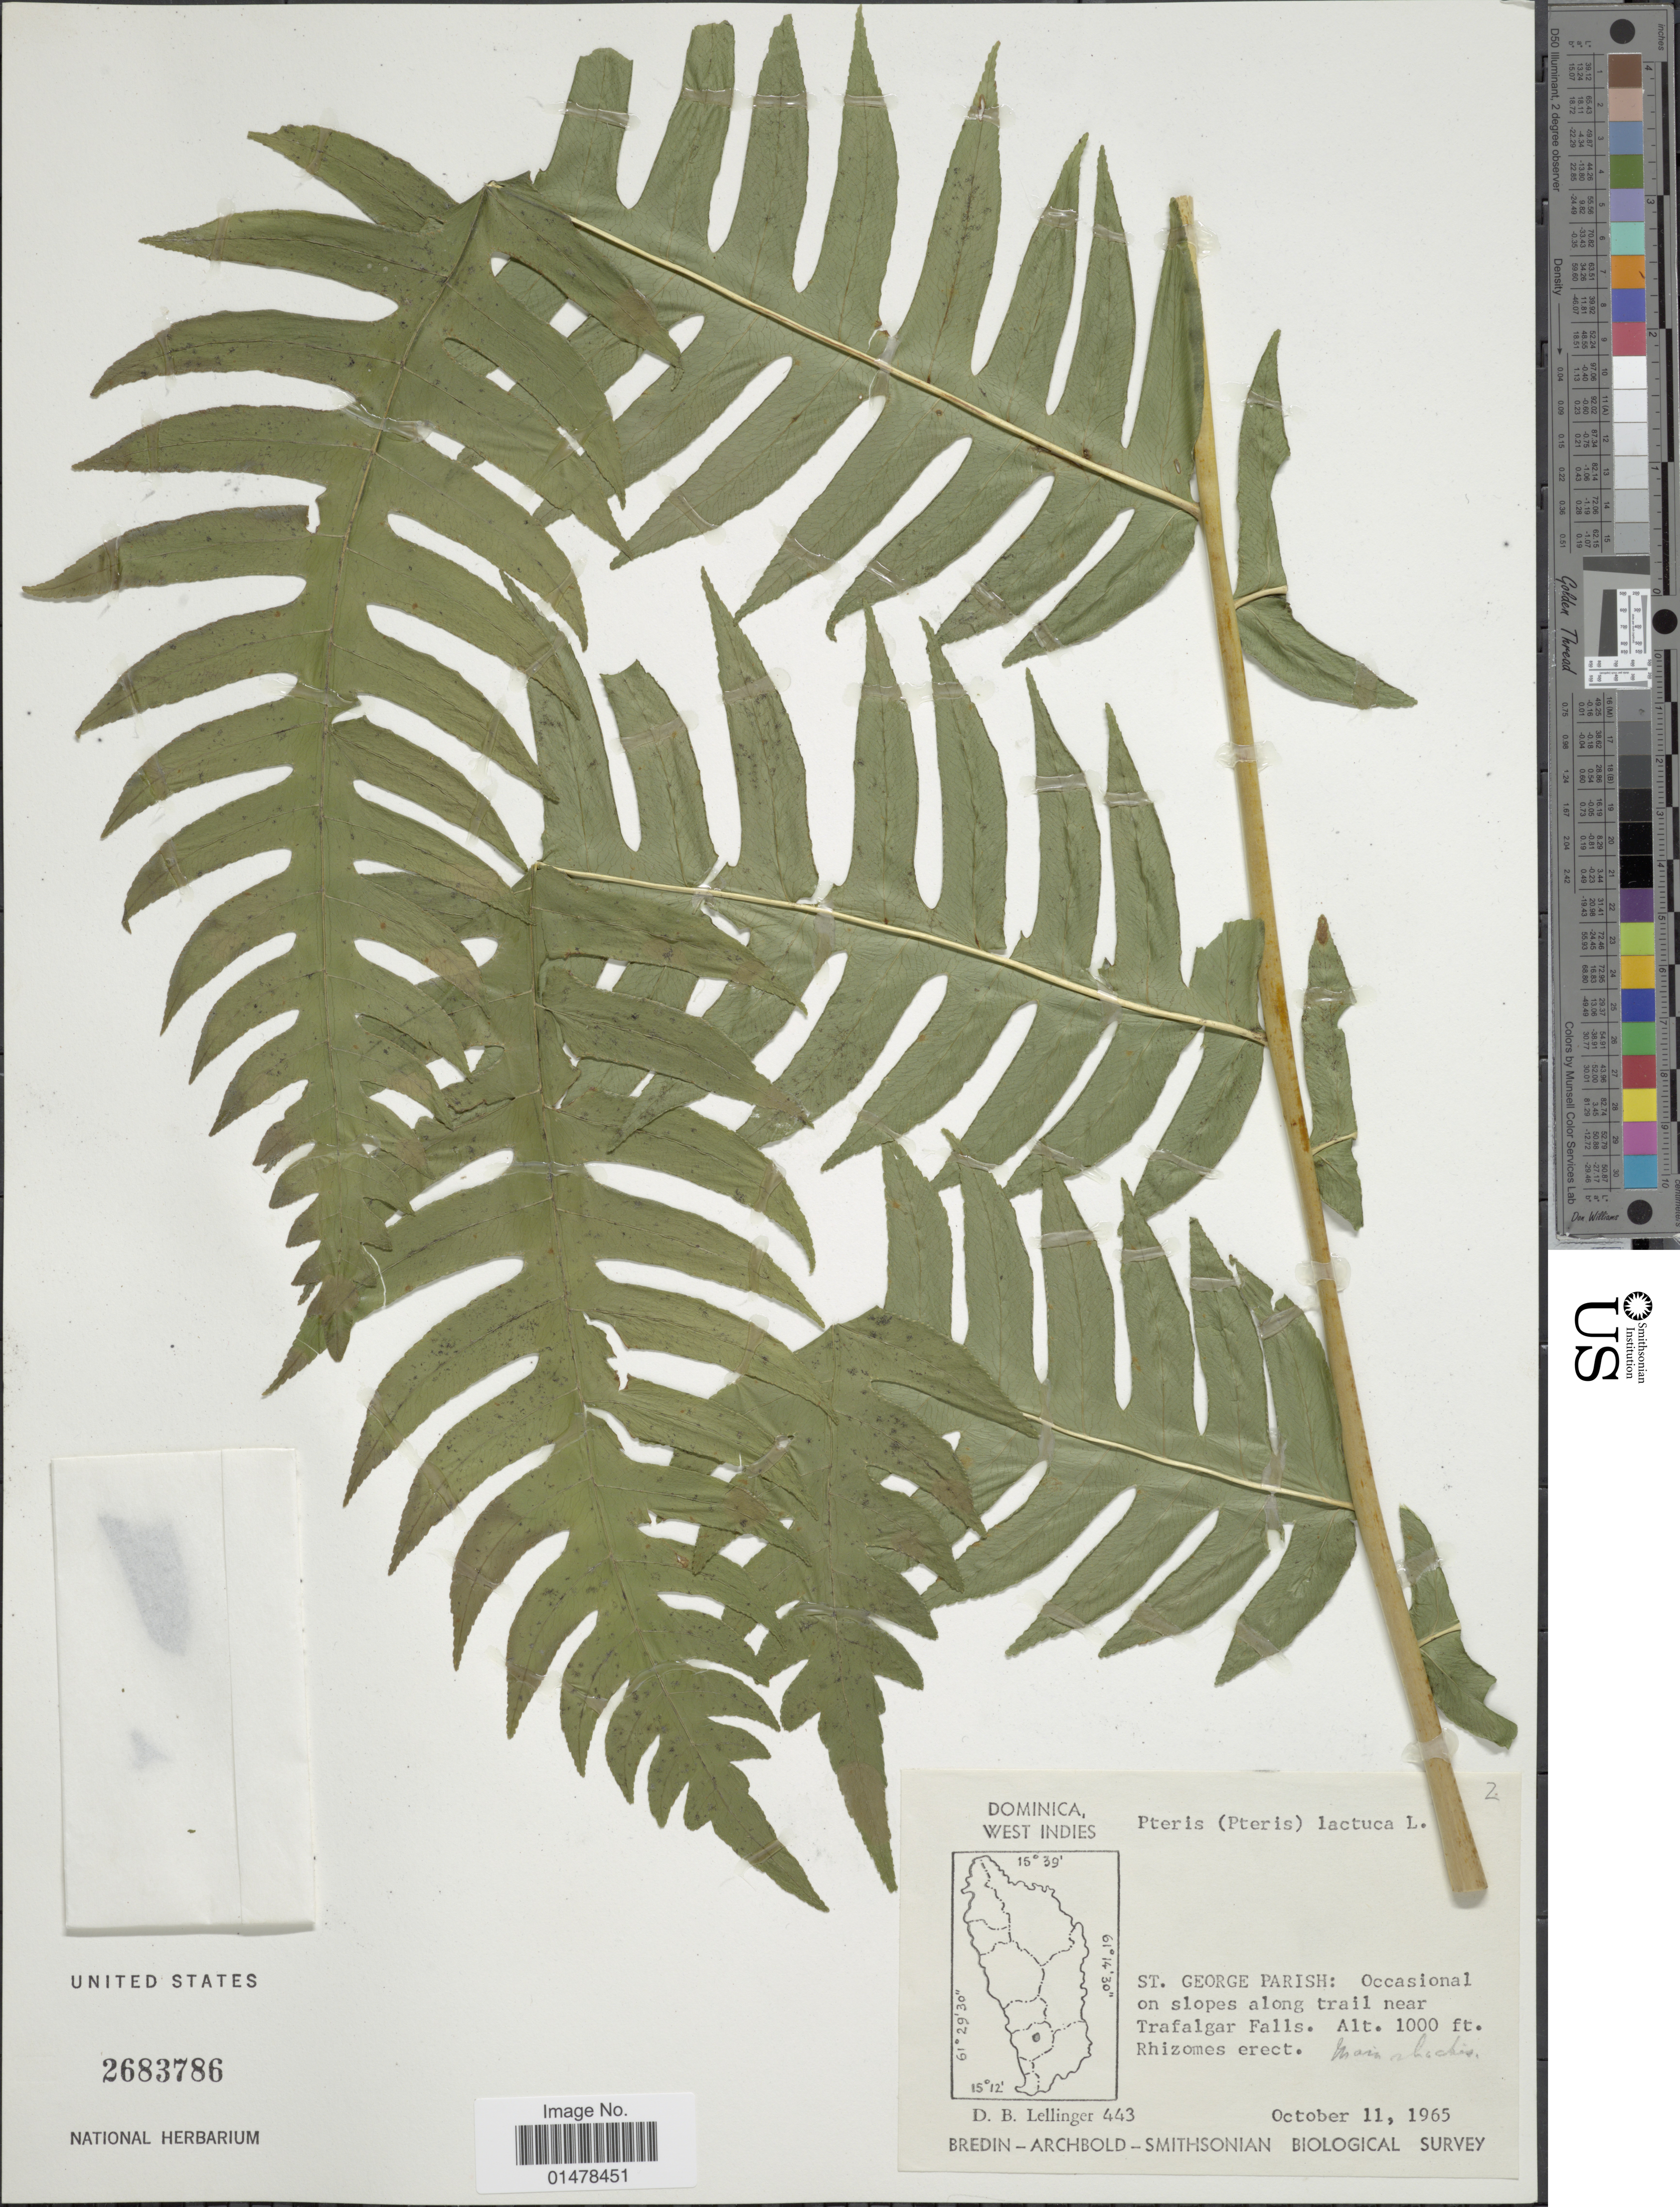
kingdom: Plantae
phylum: Tracheophyta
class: Polypodiopsida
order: Polypodiales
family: Pteridaceae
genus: Pteris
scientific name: Pteris arborea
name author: L.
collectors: D. B. Lellinger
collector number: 443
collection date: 1965-10-11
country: Dominica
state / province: St. George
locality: St George Parish: Occasional on slopes along trail near Trafalgar Falls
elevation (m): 305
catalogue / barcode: US 2683786